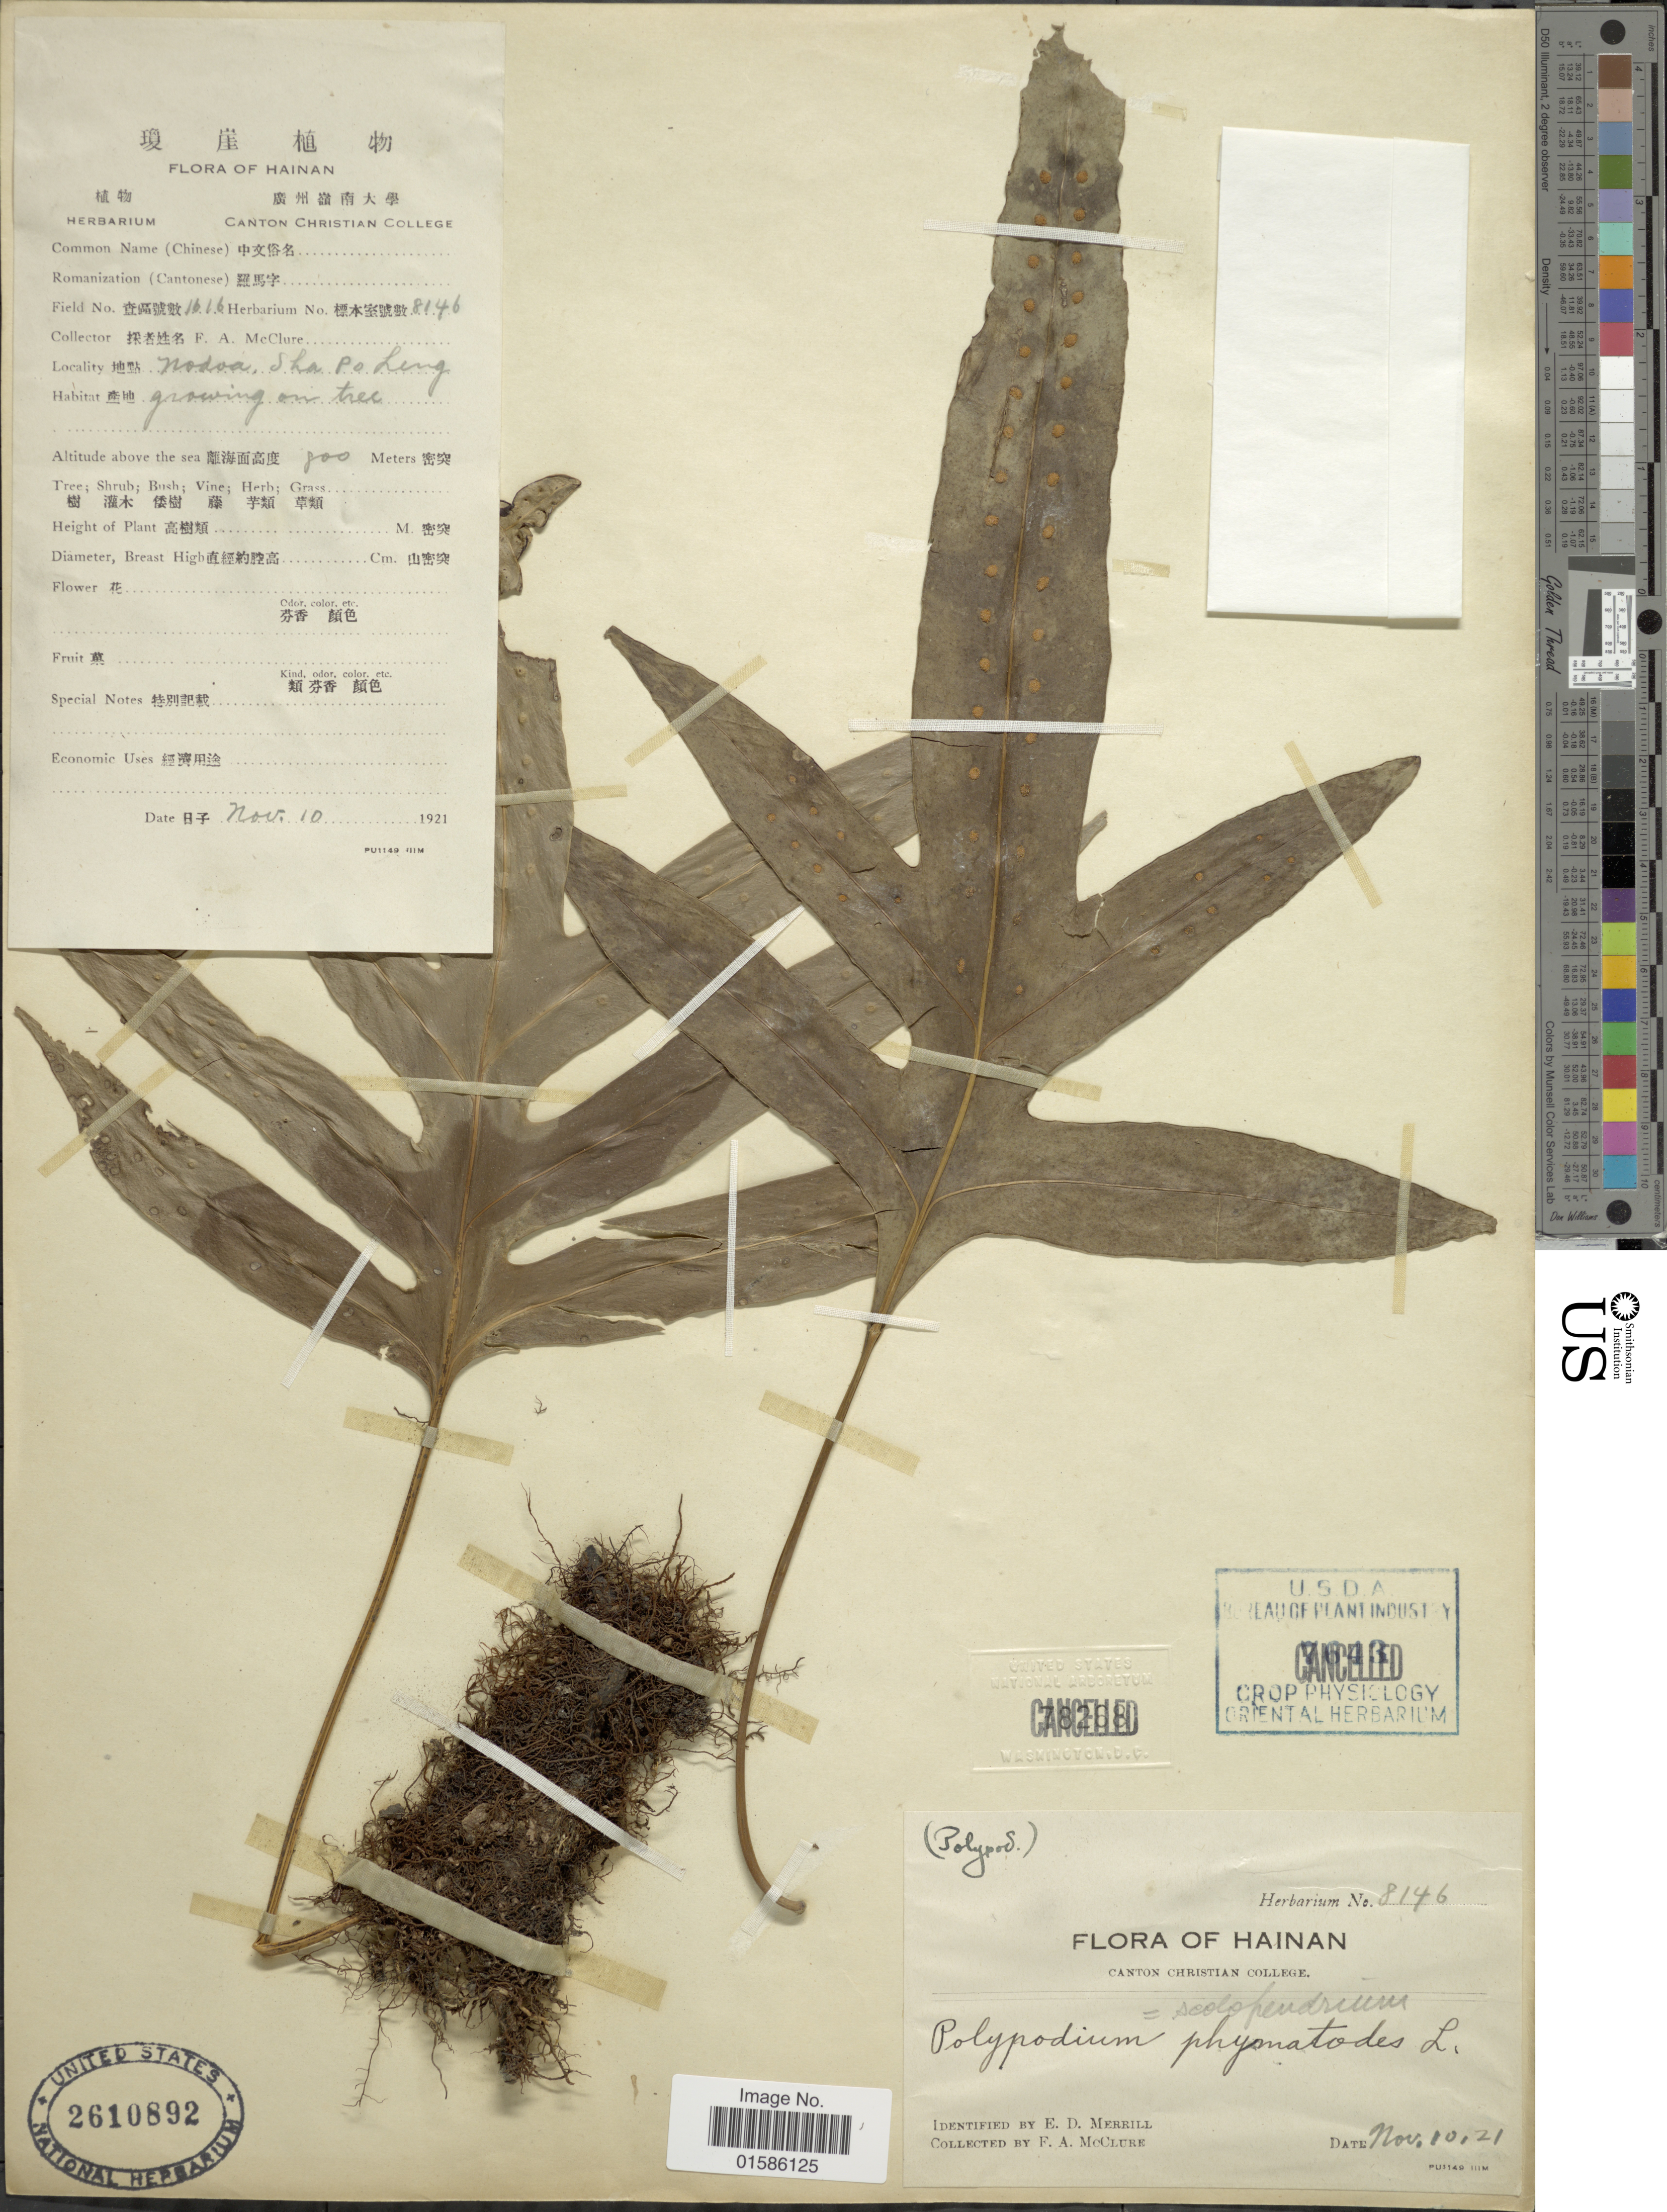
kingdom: Plantae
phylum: Tracheophyta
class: Polypodiopsida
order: Polypodiales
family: Polypodiaceae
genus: Microsorum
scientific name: Microsorum scolopendria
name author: (Burm. f.) Copel.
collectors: F. A. McClure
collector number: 1616/8146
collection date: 1921-11-10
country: China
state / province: Hainan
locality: Nodoa, Sha Po Leng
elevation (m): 800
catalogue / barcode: US 2610892